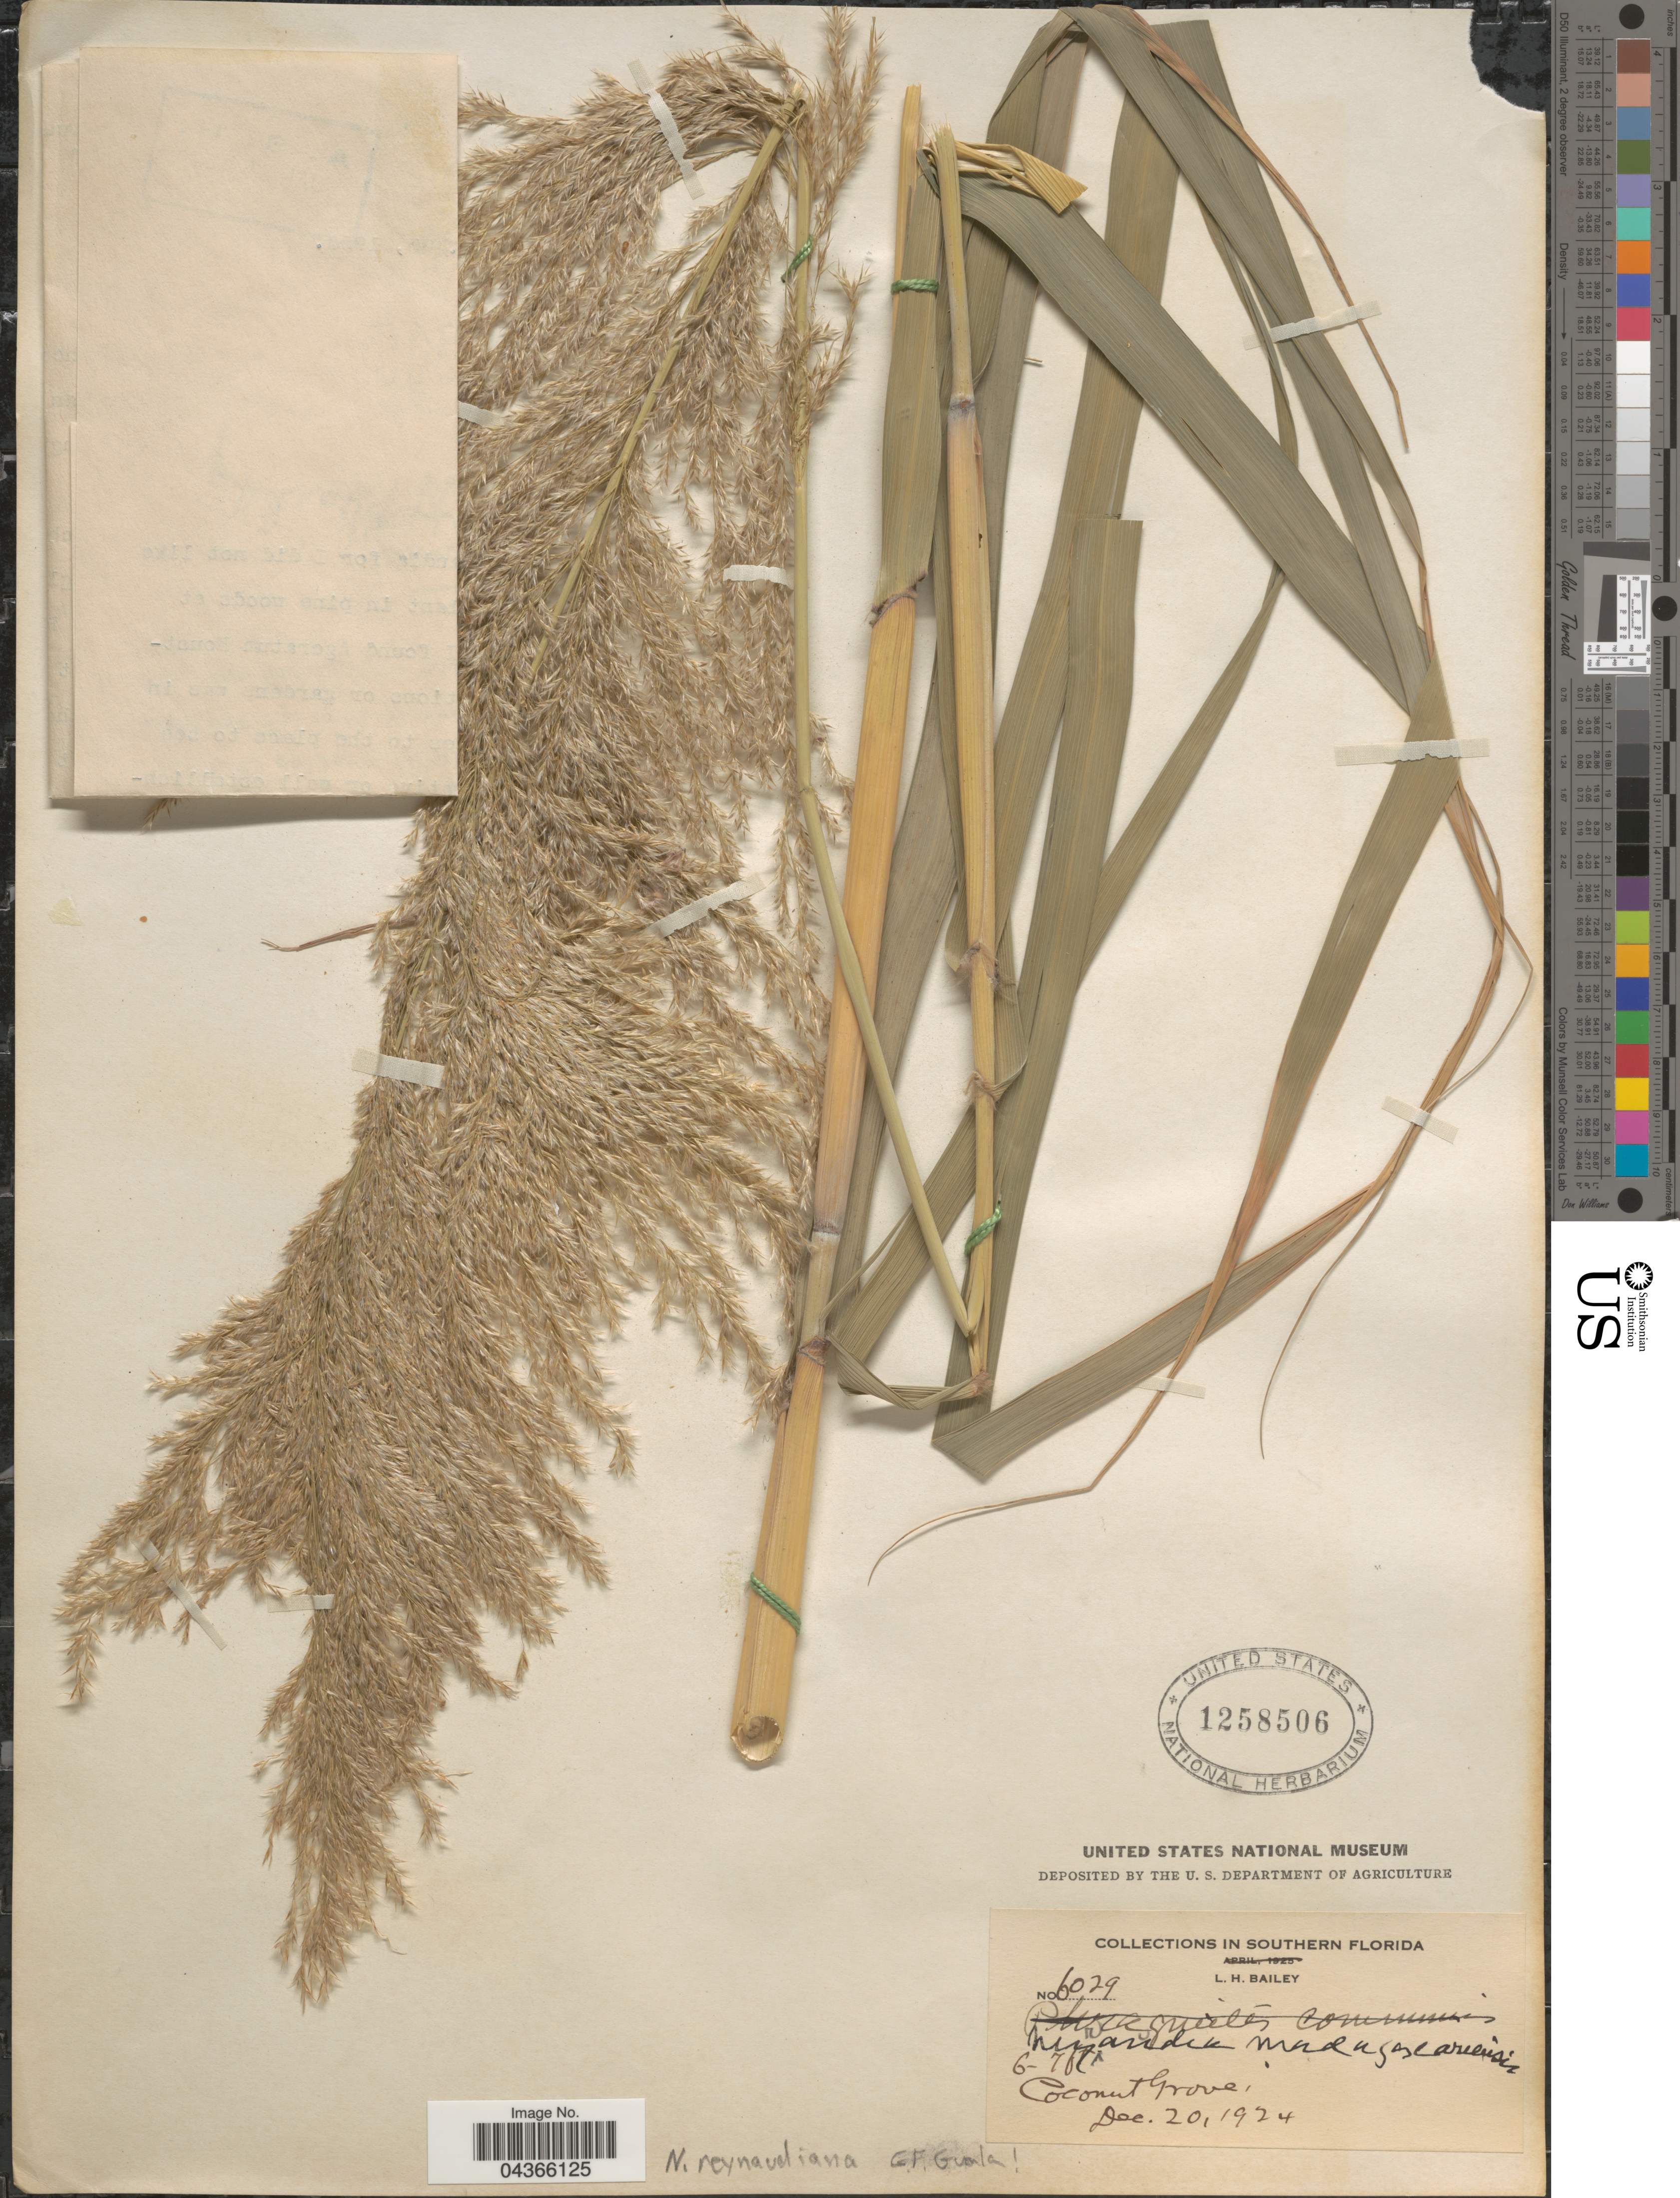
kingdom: Plantae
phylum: Tracheophyta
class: Liliopsida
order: Poales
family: Poaceae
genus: Neyraudia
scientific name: Neyraudia reynaudiana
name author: (Kunth) Keng ex Hitchc.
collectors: L. H. Bailey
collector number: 6029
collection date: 1924-12-20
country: United States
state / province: Florida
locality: In Southern Florida. Coconut Grove.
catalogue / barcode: US 1258506